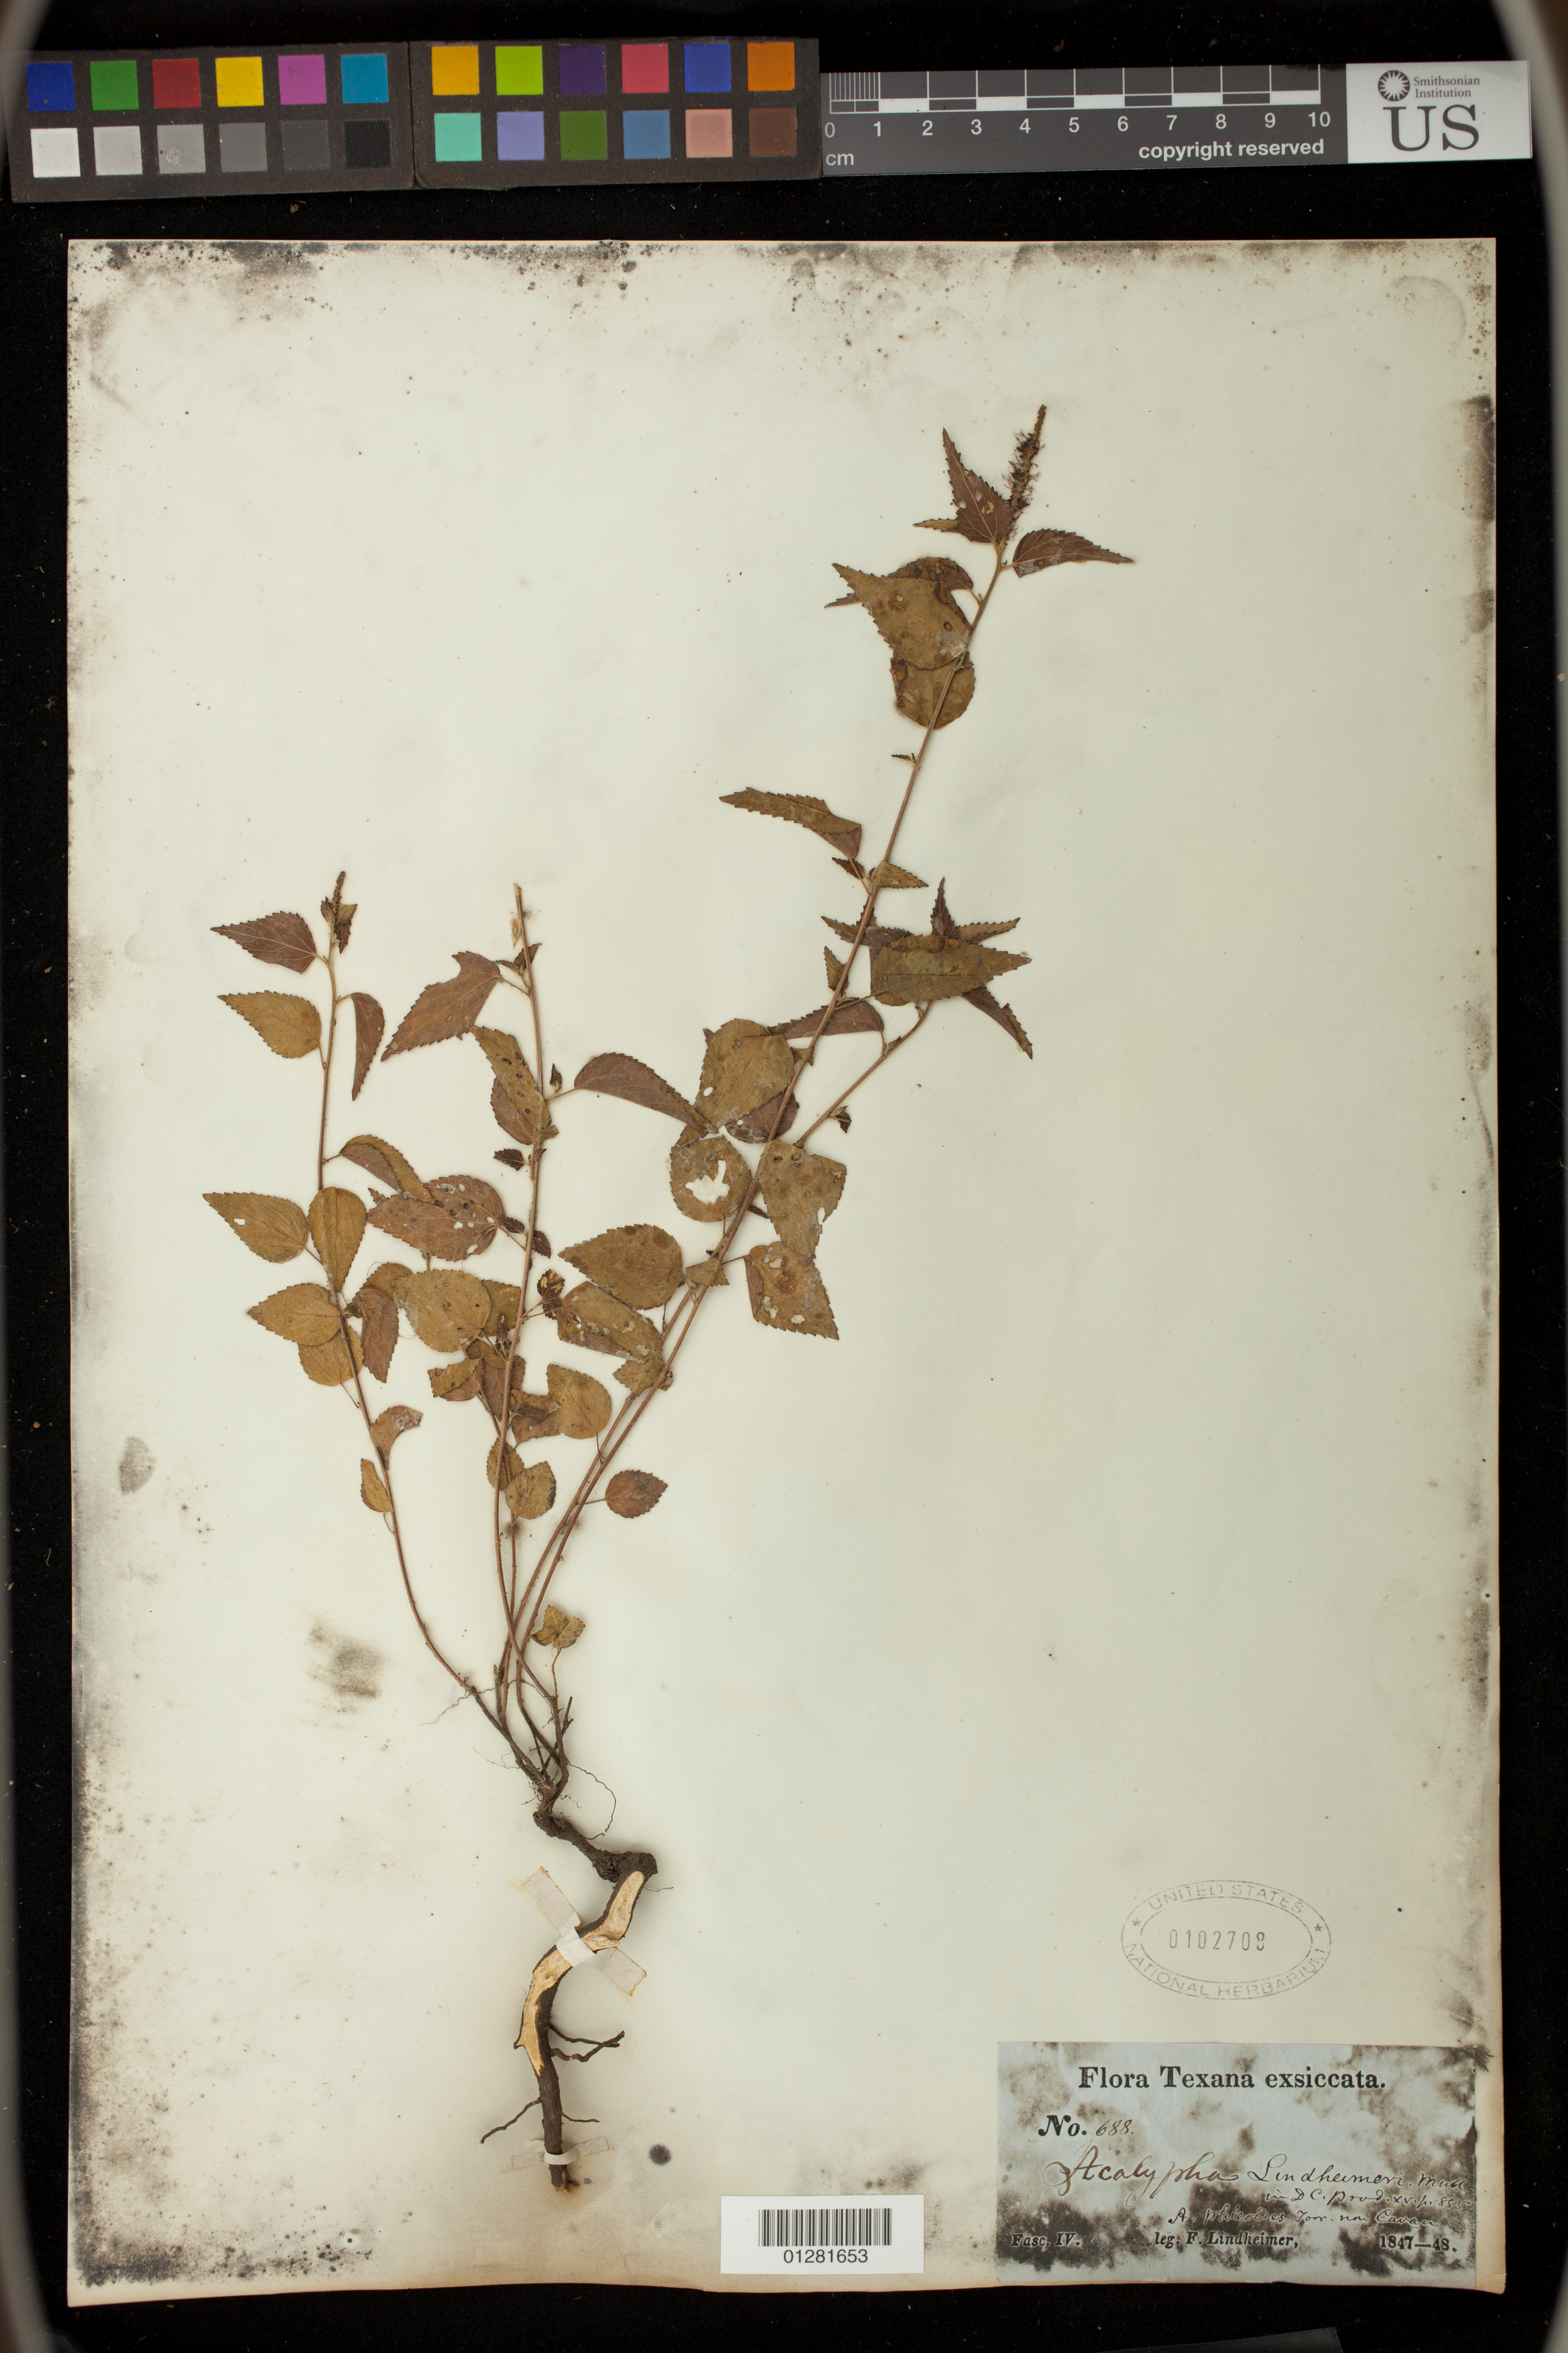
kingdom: Plantae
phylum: Tracheophyta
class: Magnoliopsida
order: Malpighiales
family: Euphorbiaceae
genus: Acalypha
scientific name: Acalypha lindheimeri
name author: Müll. Arg.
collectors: F. J. Lindheimer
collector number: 688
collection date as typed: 1847 to -- --- 1848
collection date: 1847/1848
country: United States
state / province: Texas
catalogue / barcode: US 102708